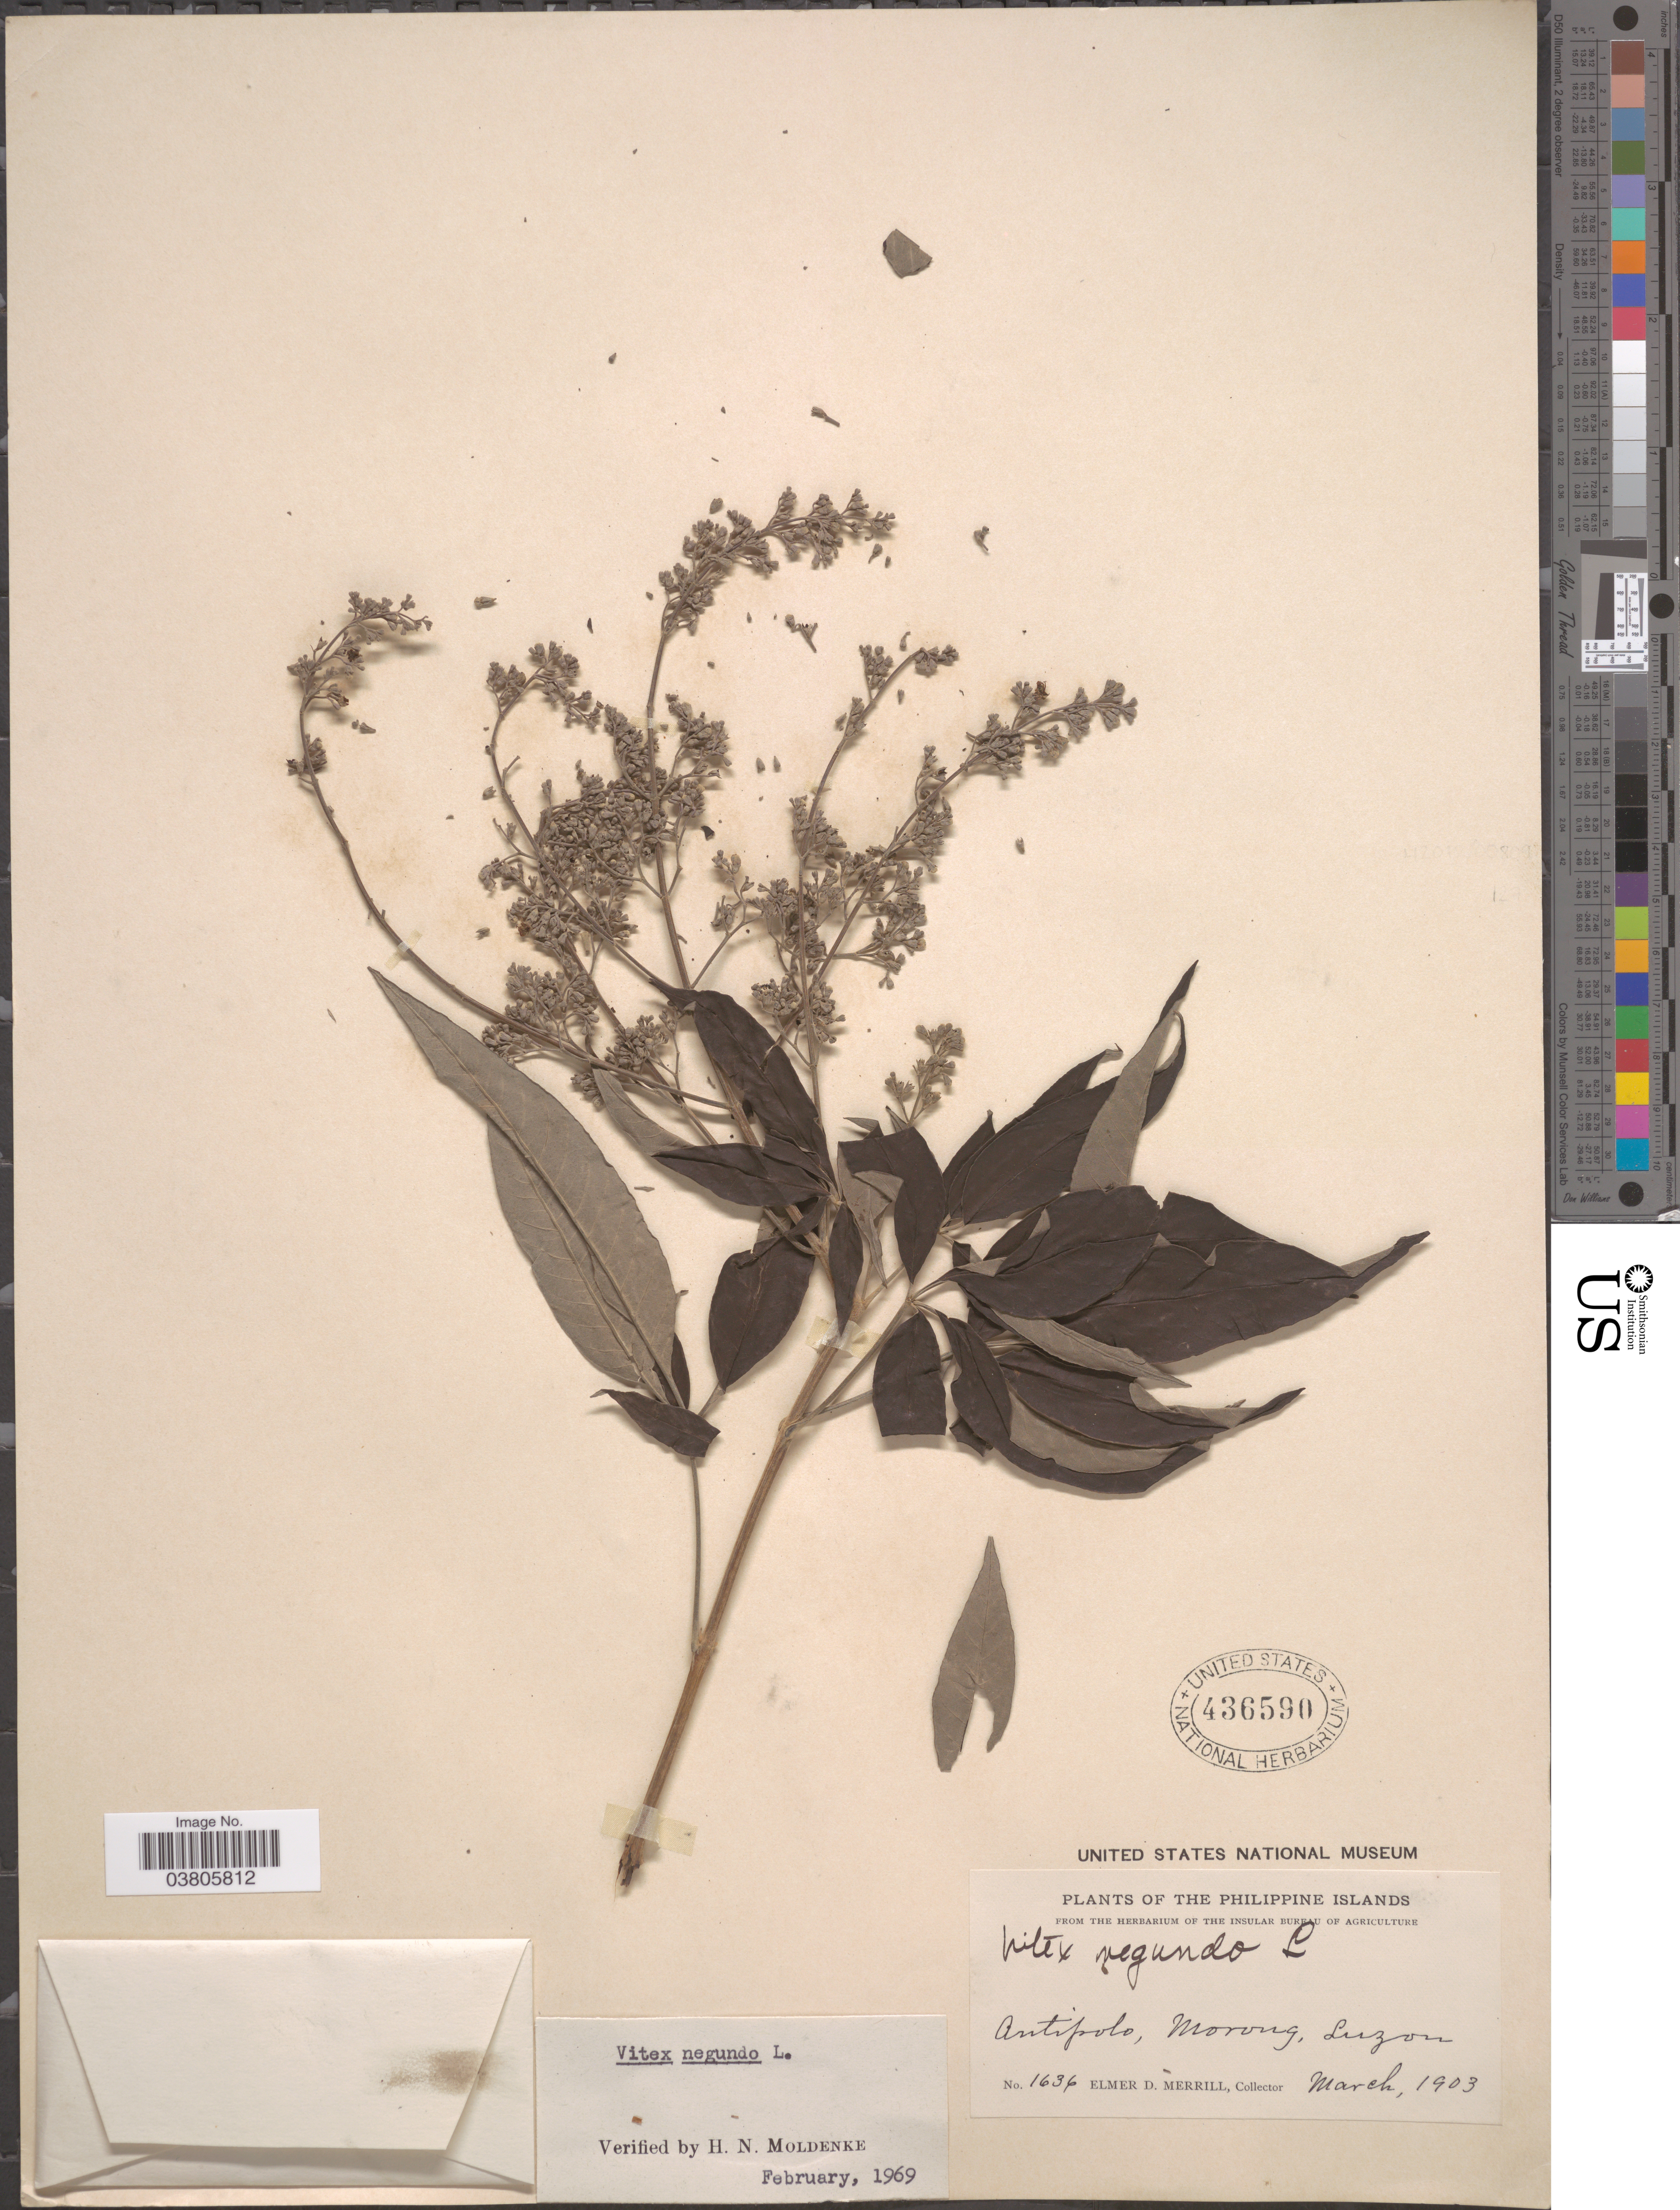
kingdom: Plantae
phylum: Tracheophyta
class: Magnoliopsida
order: Lamiales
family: Lamiaceae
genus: Vitex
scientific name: Vitex negundo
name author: L.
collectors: E. D. Merrill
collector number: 1636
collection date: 1903-03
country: Philippines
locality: Philippine Islands. Antipolo, Morong, Luzon.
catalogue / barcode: US 436590